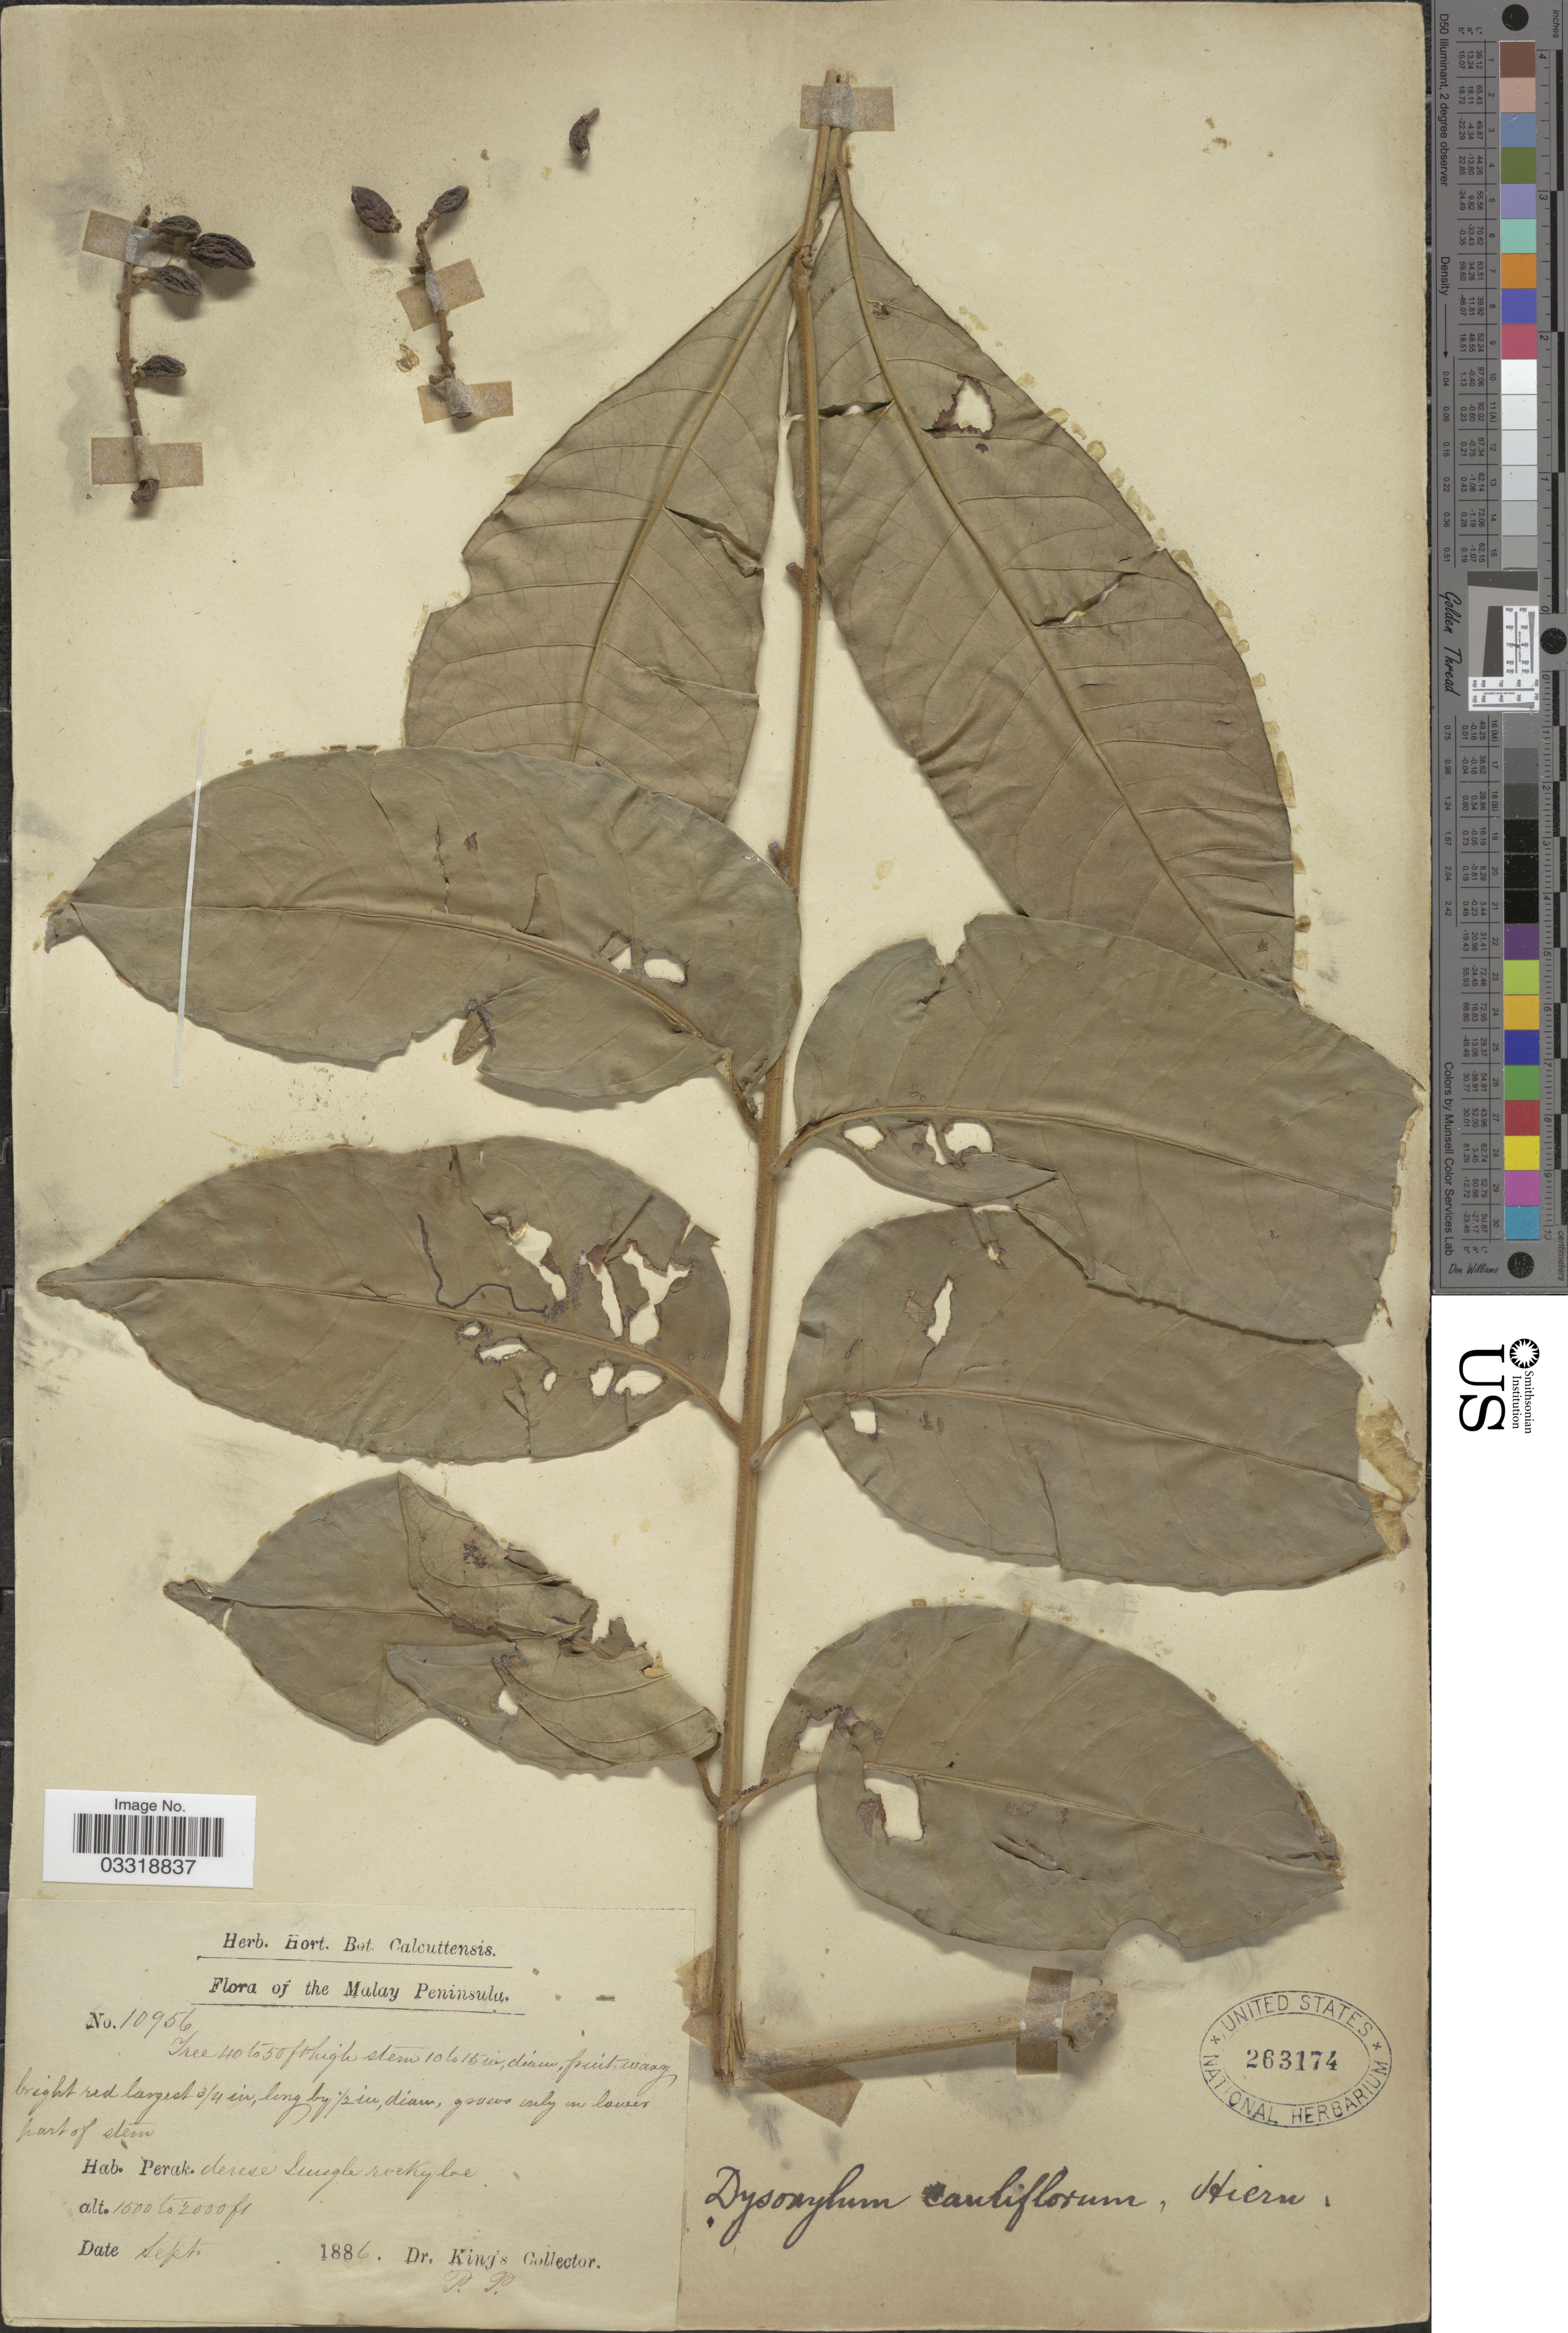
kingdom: Plantae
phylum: Tracheophyta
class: Magnoliopsida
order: Sapindales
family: Meliaceae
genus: Epicharis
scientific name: Epicharis cuneata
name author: (Hiern) Harms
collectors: Dr. King's collector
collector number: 10956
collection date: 1886-09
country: Malaysia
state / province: Perak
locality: The Malay Peninsula.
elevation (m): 457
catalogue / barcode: US 263174